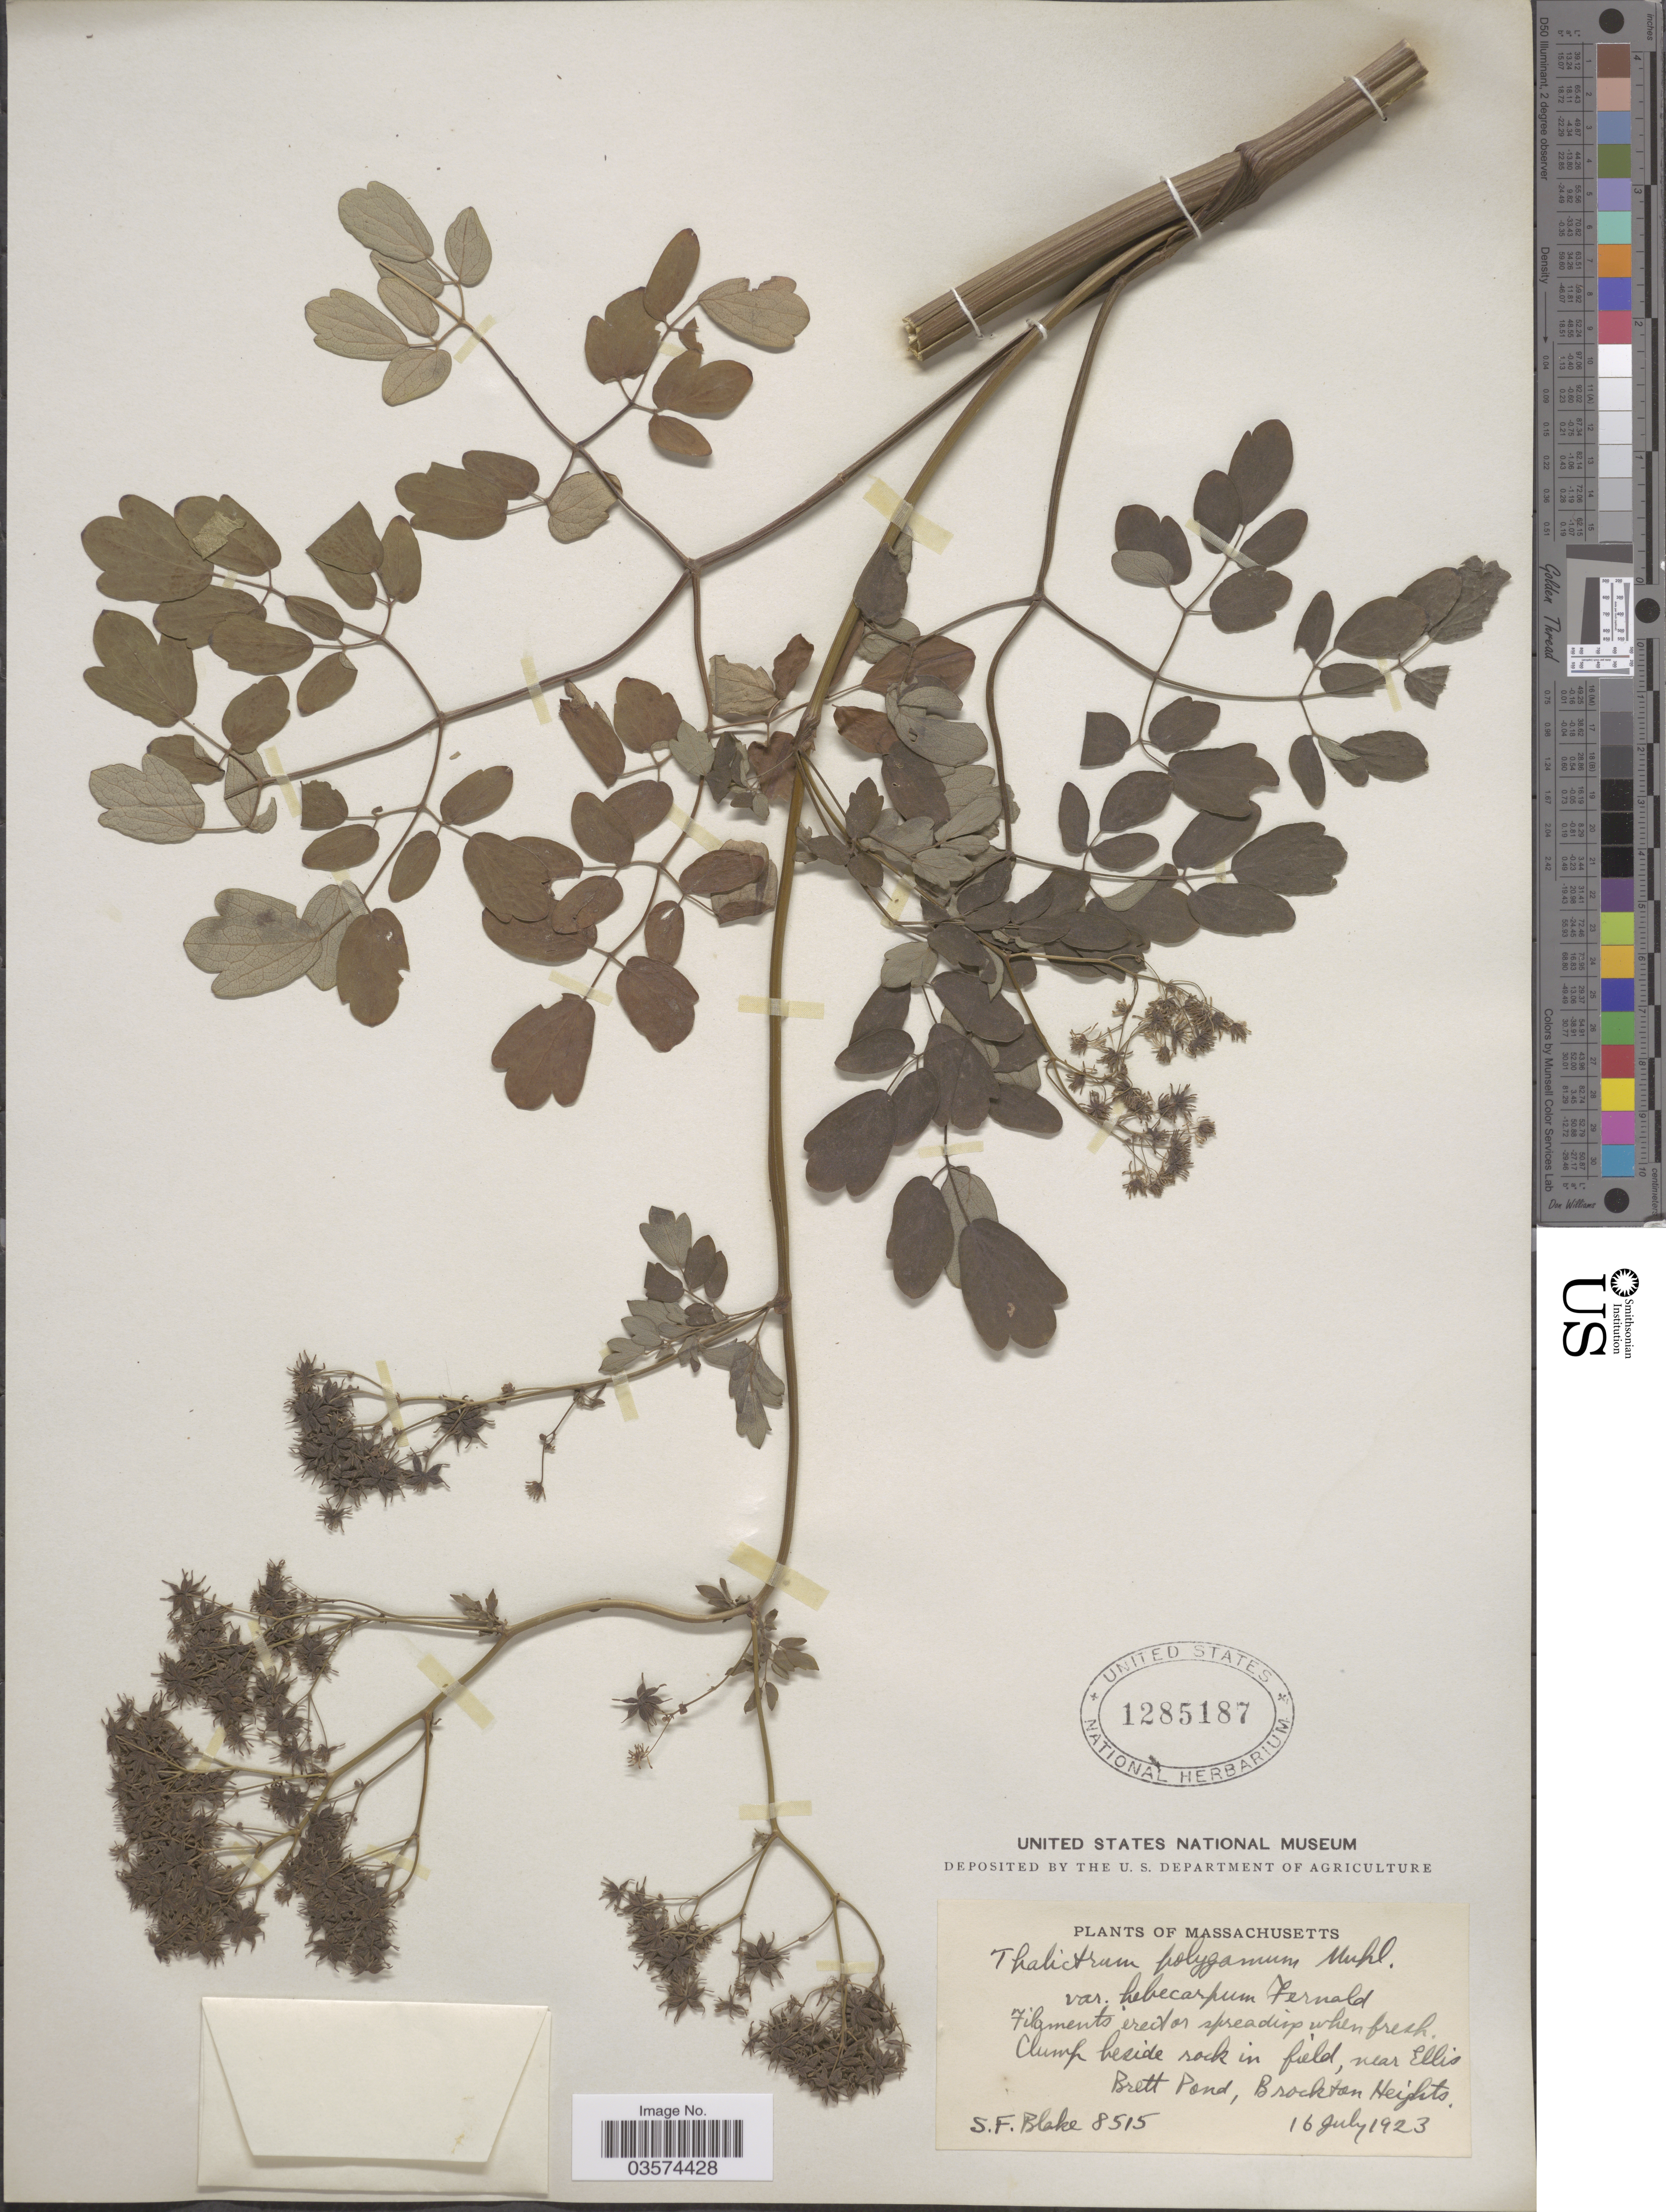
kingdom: Plantae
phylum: Tracheophyta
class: Magnoliopsida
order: Ranunculales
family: Ranunculaceae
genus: Thalictrum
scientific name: Thalictrum pubescens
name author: Pursh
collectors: S. Blake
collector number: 8515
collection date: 1923-07-16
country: United States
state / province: Massachusetts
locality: Clump beside rock in field, near Ellis Brett Pond, Brockton Heights.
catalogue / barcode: US 1285187